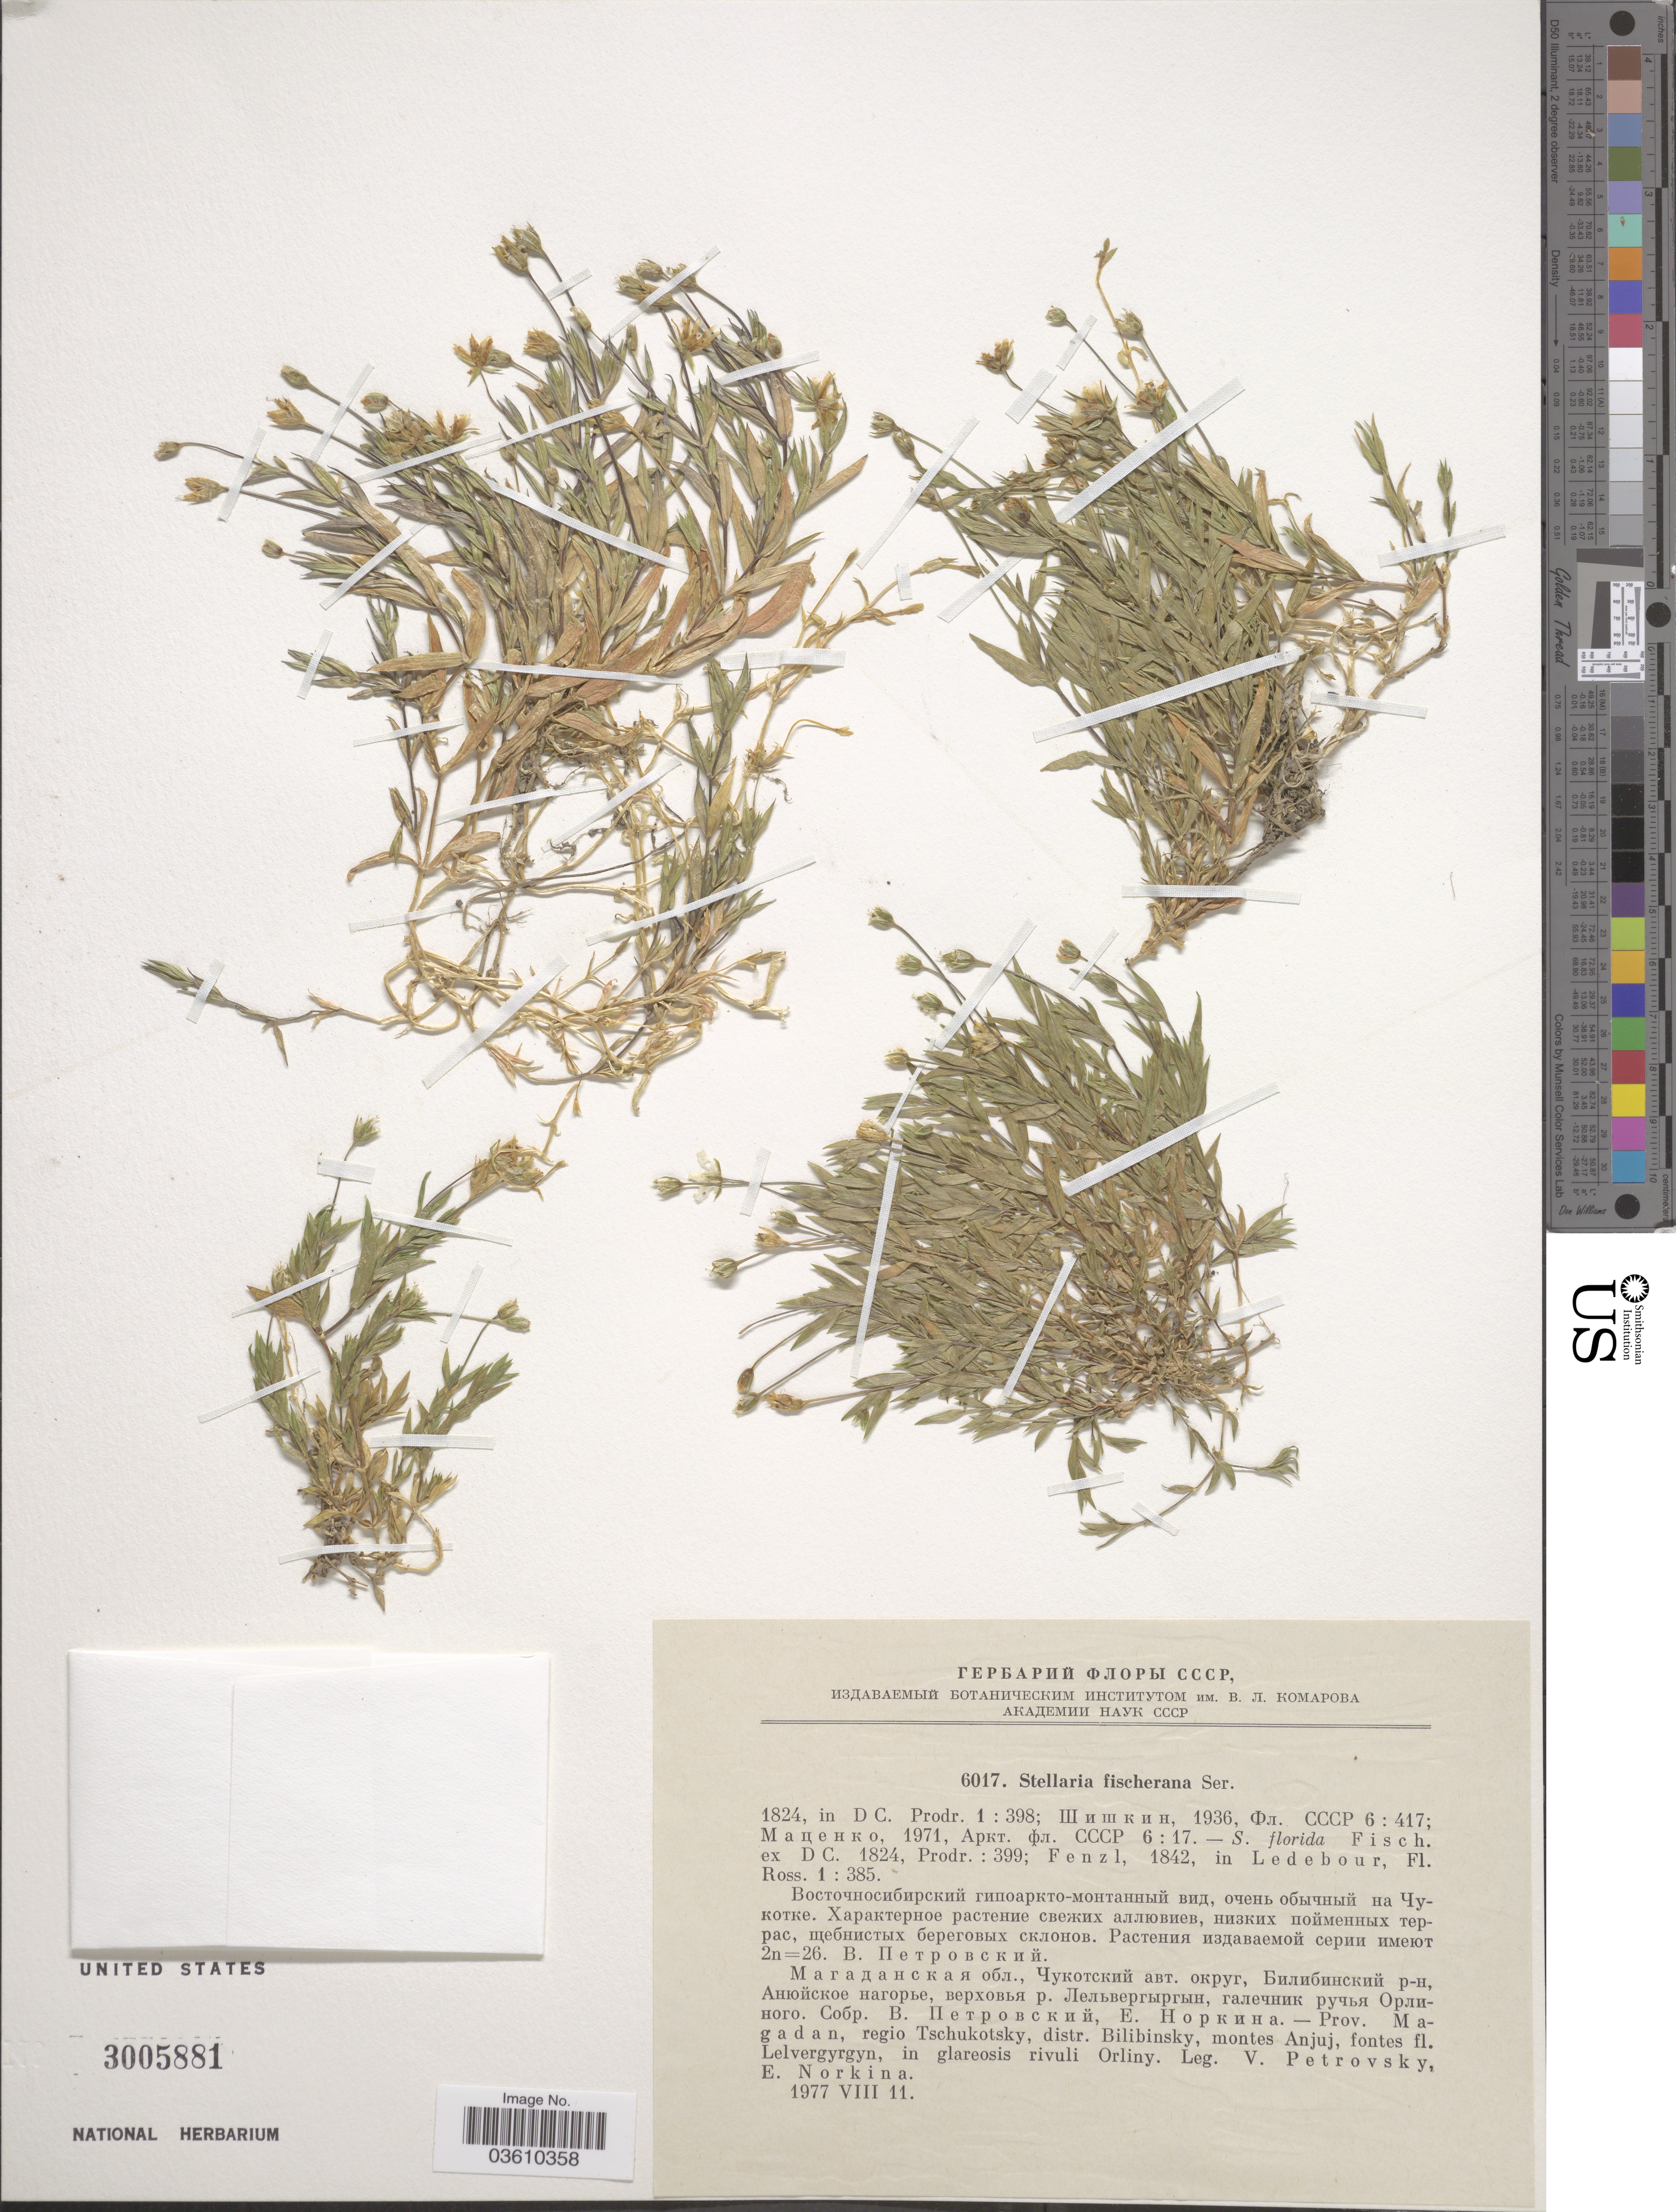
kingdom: Plantae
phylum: Tracheophyta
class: Magnoliopsida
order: Caryophyllales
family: Caryophyllaceae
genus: Stellaria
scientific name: Stellaria fischerana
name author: Ser.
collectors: V. Petrovsky & E. Norkina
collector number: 6017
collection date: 1977-08-11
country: Russian Federation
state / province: Magadan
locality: Prov. Magadan, regio Tschukotsky, distr. Bilibinsky, montes Anjuj, fontes fl. Lelvergyrgyn, in glareosis rivuli Orliny.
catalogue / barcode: US 300581